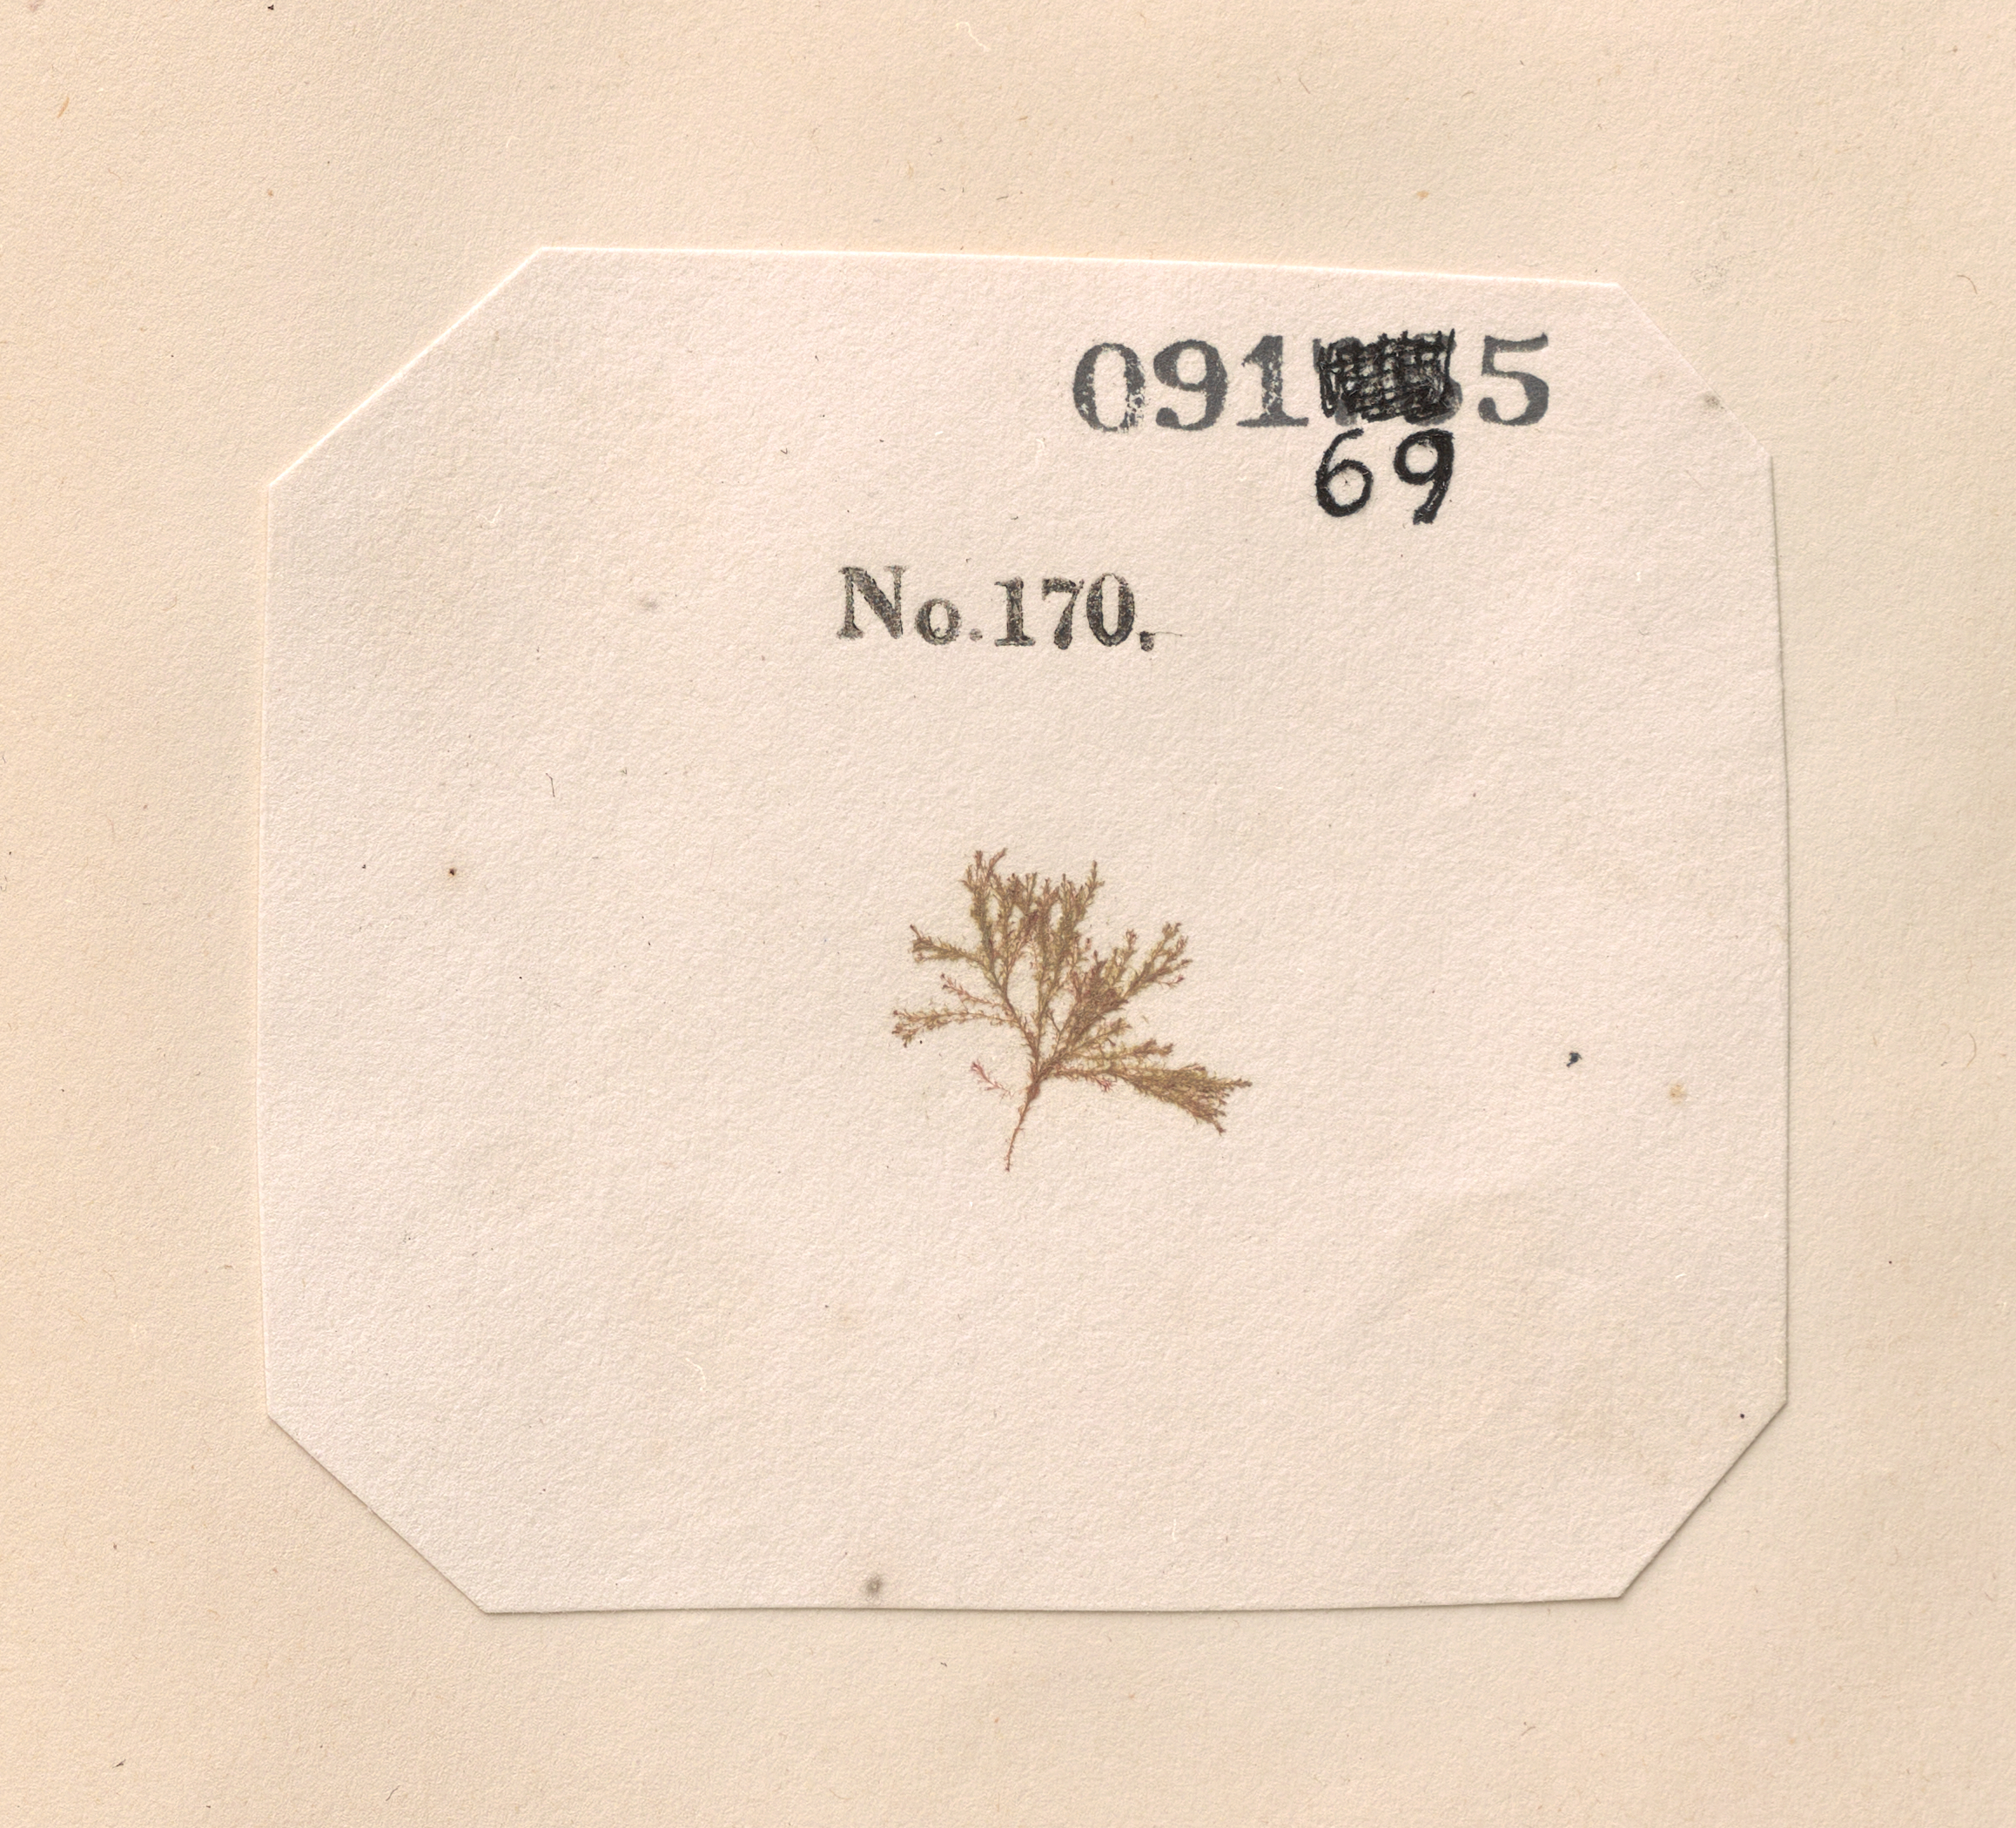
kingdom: Plantae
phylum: Rhodophyta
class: Florideophyceae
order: Ceramiales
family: Ceramiaceae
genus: Antithamnion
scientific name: Antithamnion cruciatum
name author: (C. Agardh) Näg.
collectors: C. Durant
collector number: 170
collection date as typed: Jul 1850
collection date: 1850-07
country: United States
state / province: New York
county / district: Kings County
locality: Red Hook and Hurlgate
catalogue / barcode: US 91695